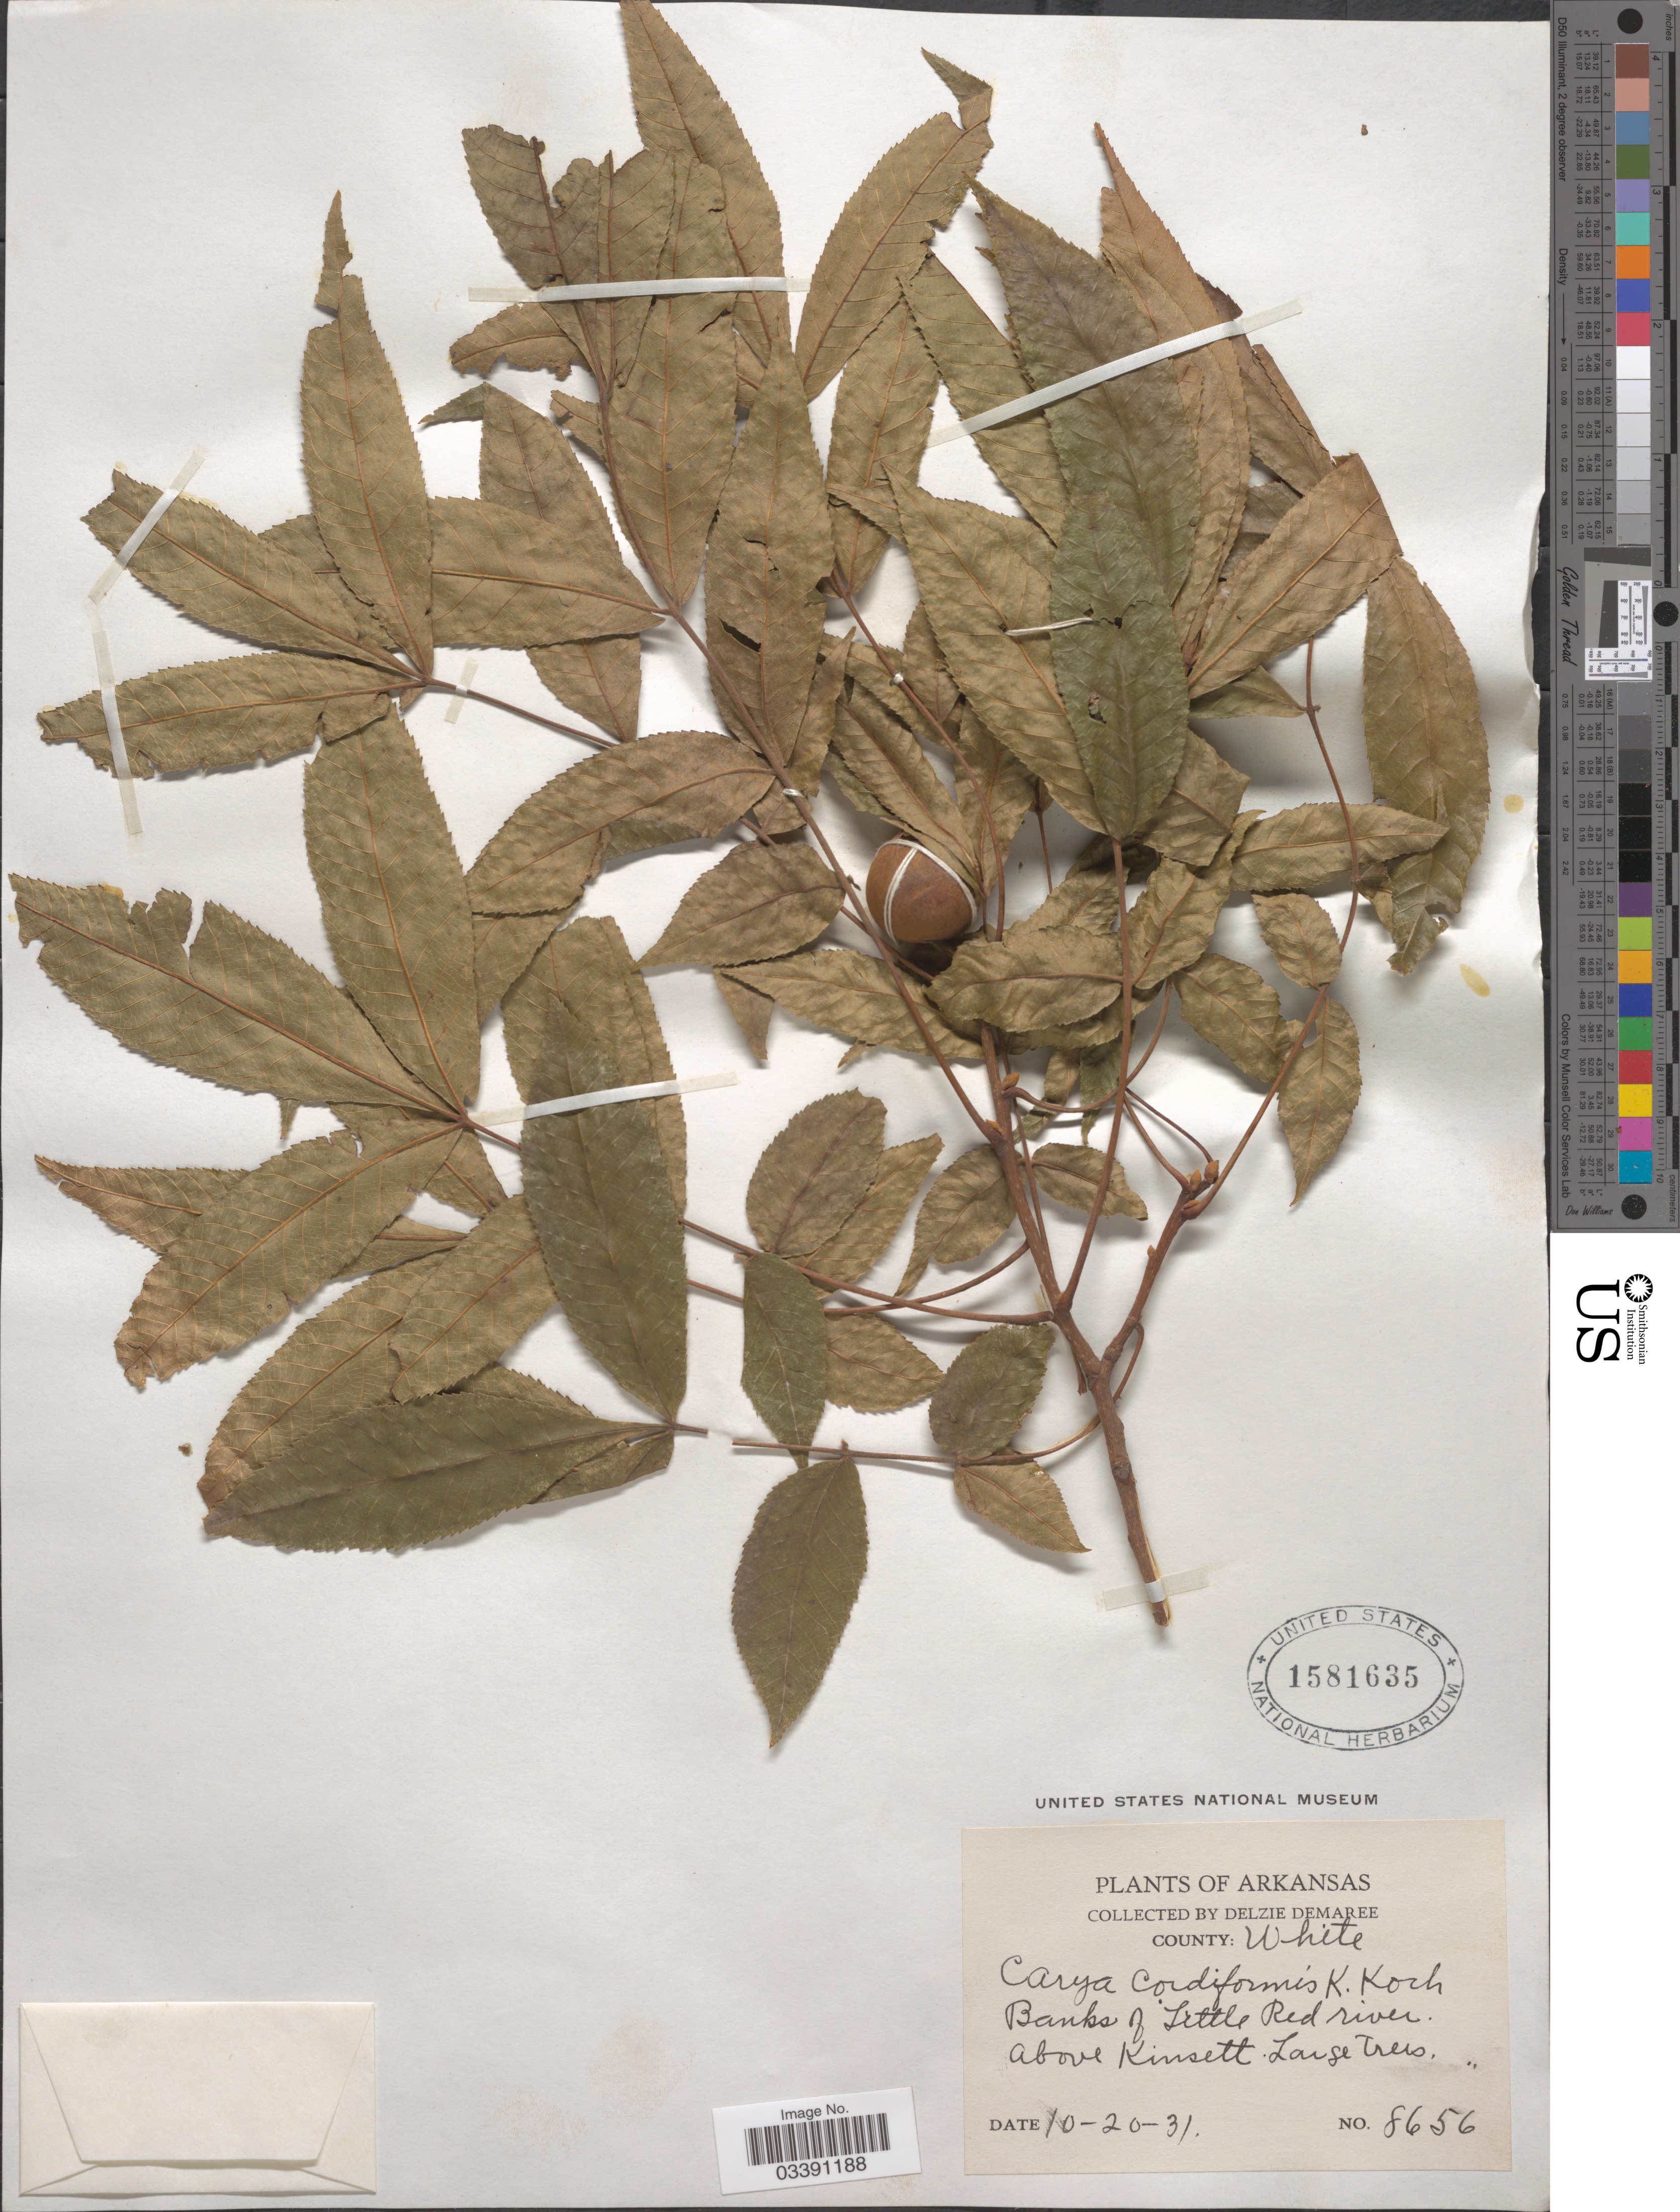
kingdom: Plantae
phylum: Tracheophyta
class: Magnoliopsida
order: Fagales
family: Juglandaceae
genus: Carya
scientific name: Carya cordiformis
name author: (Wangenh.) K. Koch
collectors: D. Demaree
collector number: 8656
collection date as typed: Transcribed d/m/y: 20/10/31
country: United States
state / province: Arkansas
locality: County: White. Banks of Little Red river. Above Kinsett. Large Trees.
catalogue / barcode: US 1581635